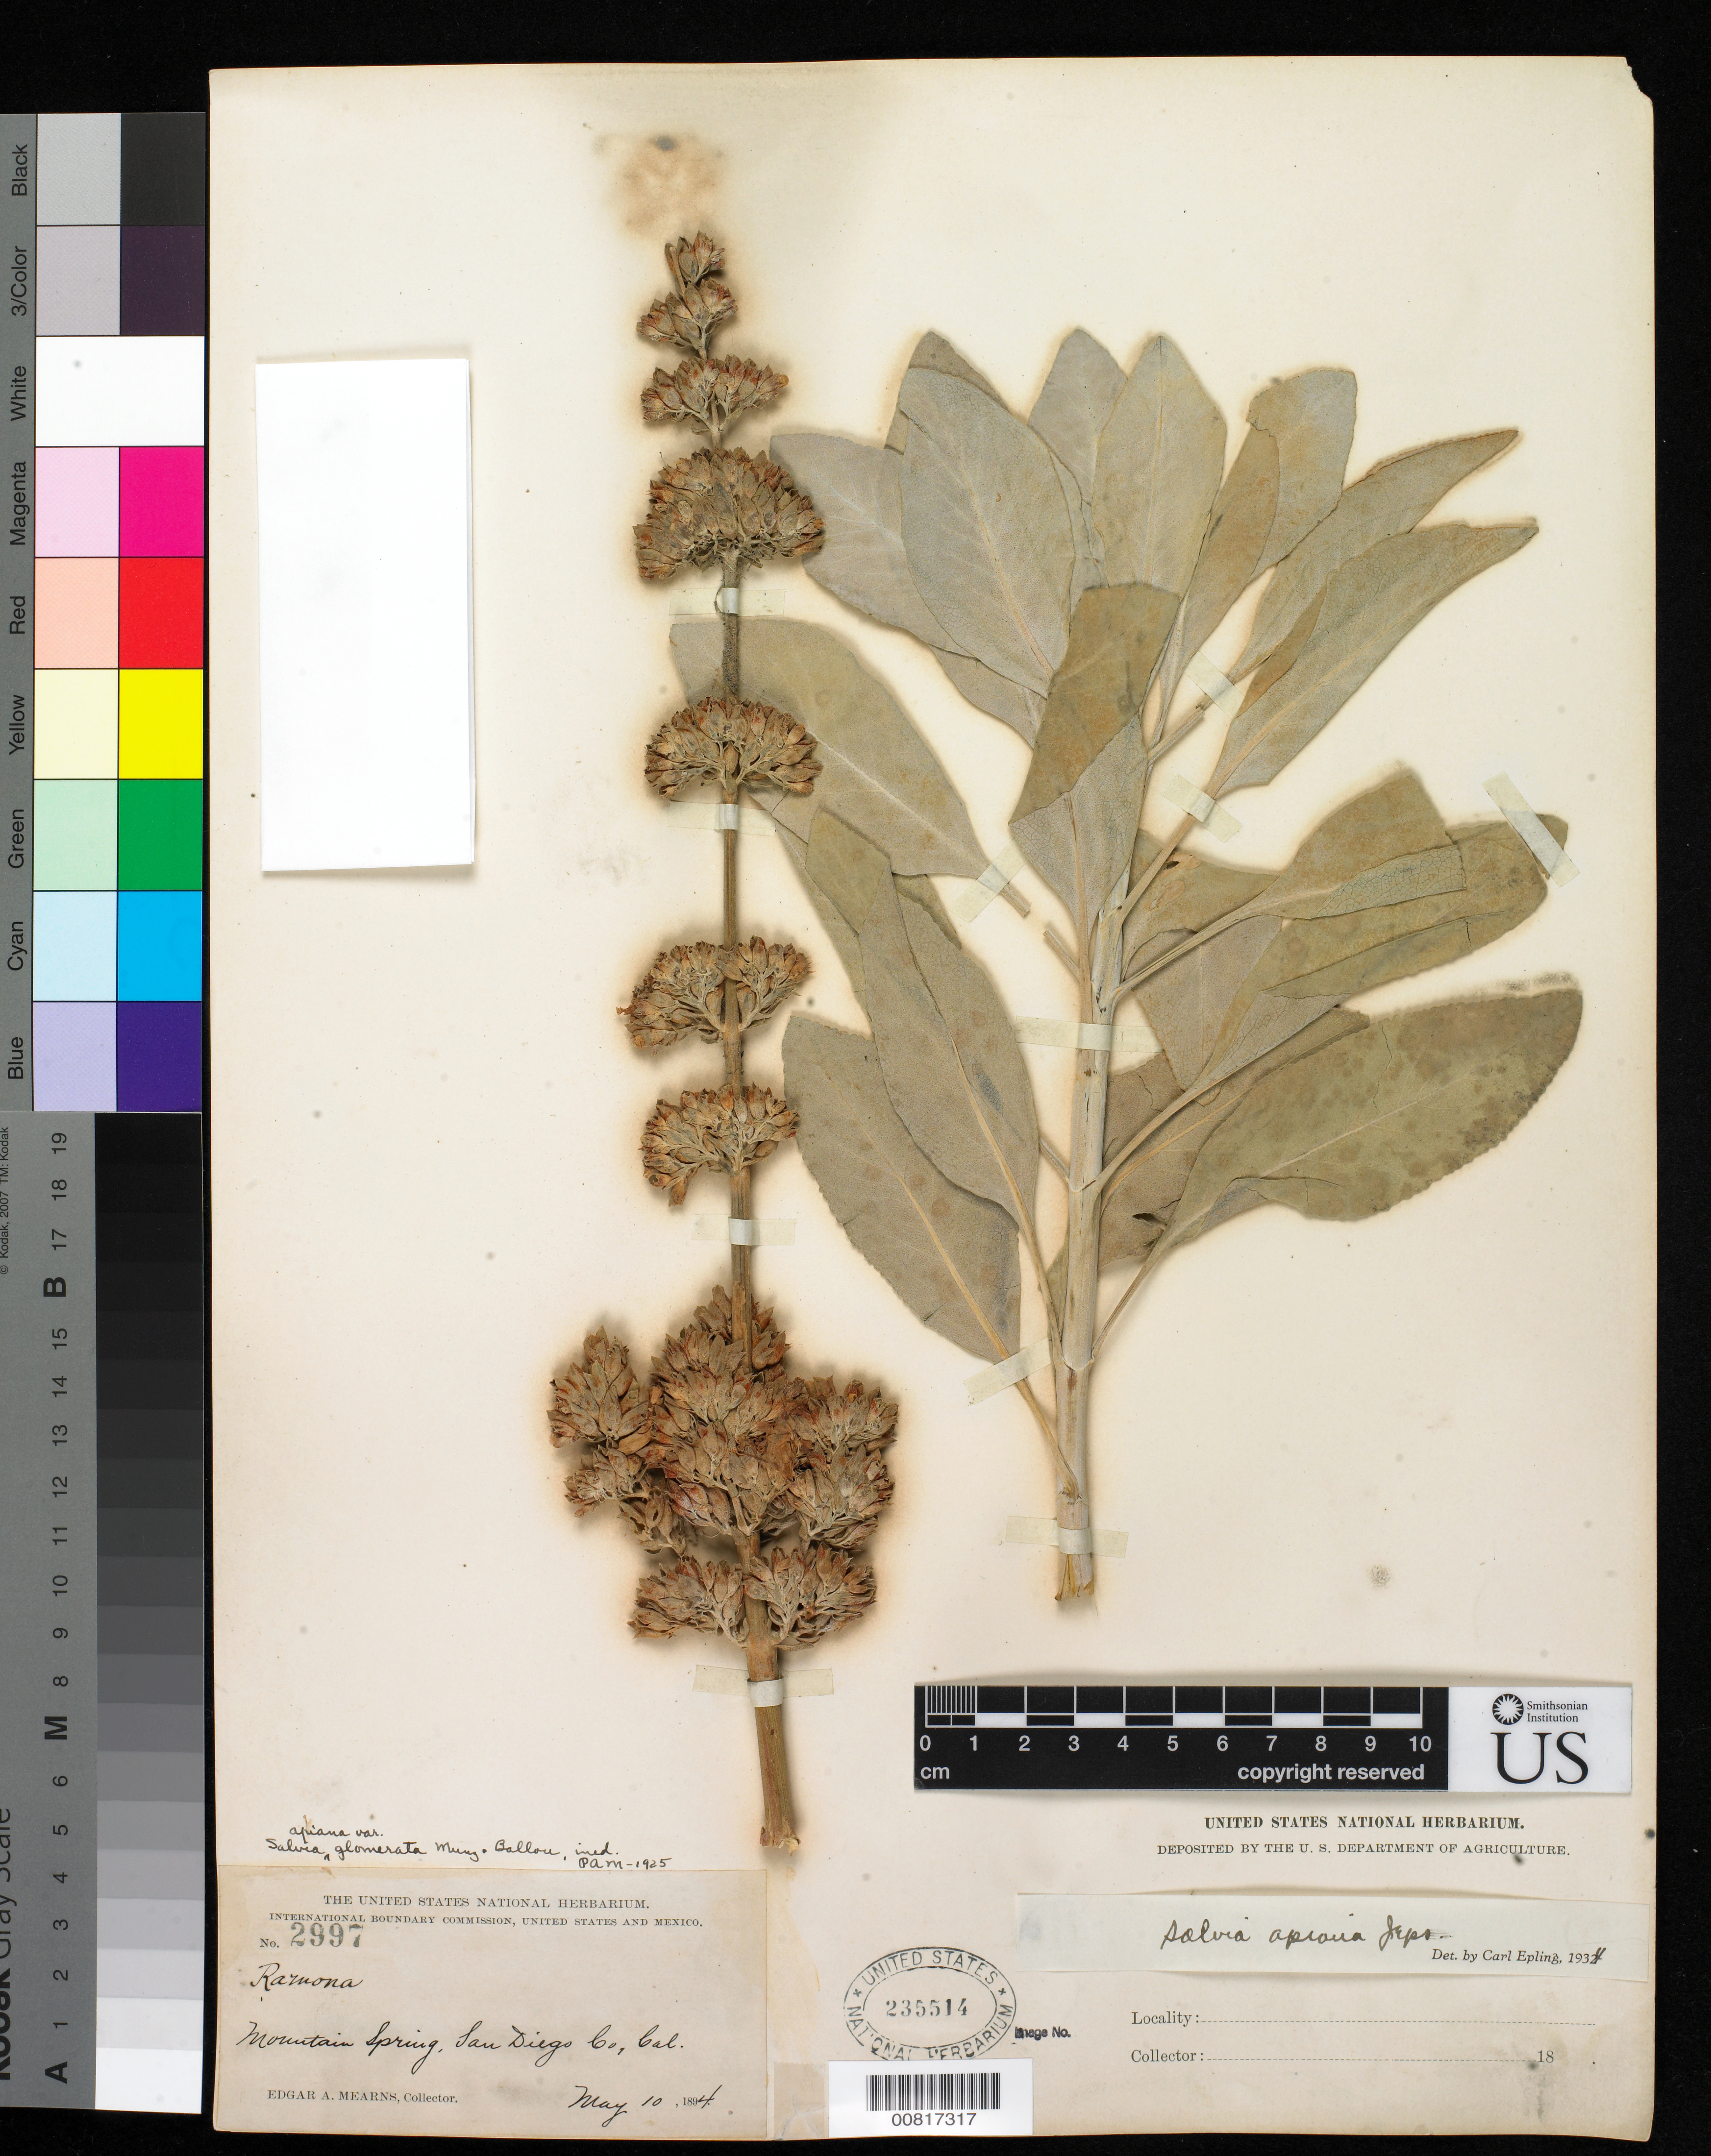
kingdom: Plantae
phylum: Tracheophyta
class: Magnoliopsida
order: Lamiales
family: Lamiaceae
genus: Salvia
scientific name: Salvia apiana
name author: Jeps.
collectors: E. A. Mearns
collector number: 2997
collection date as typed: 10 May 1894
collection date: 1894-05-10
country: United States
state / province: California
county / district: San Diego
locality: Mountain Spring, San Diego County, California.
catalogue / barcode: US 235514